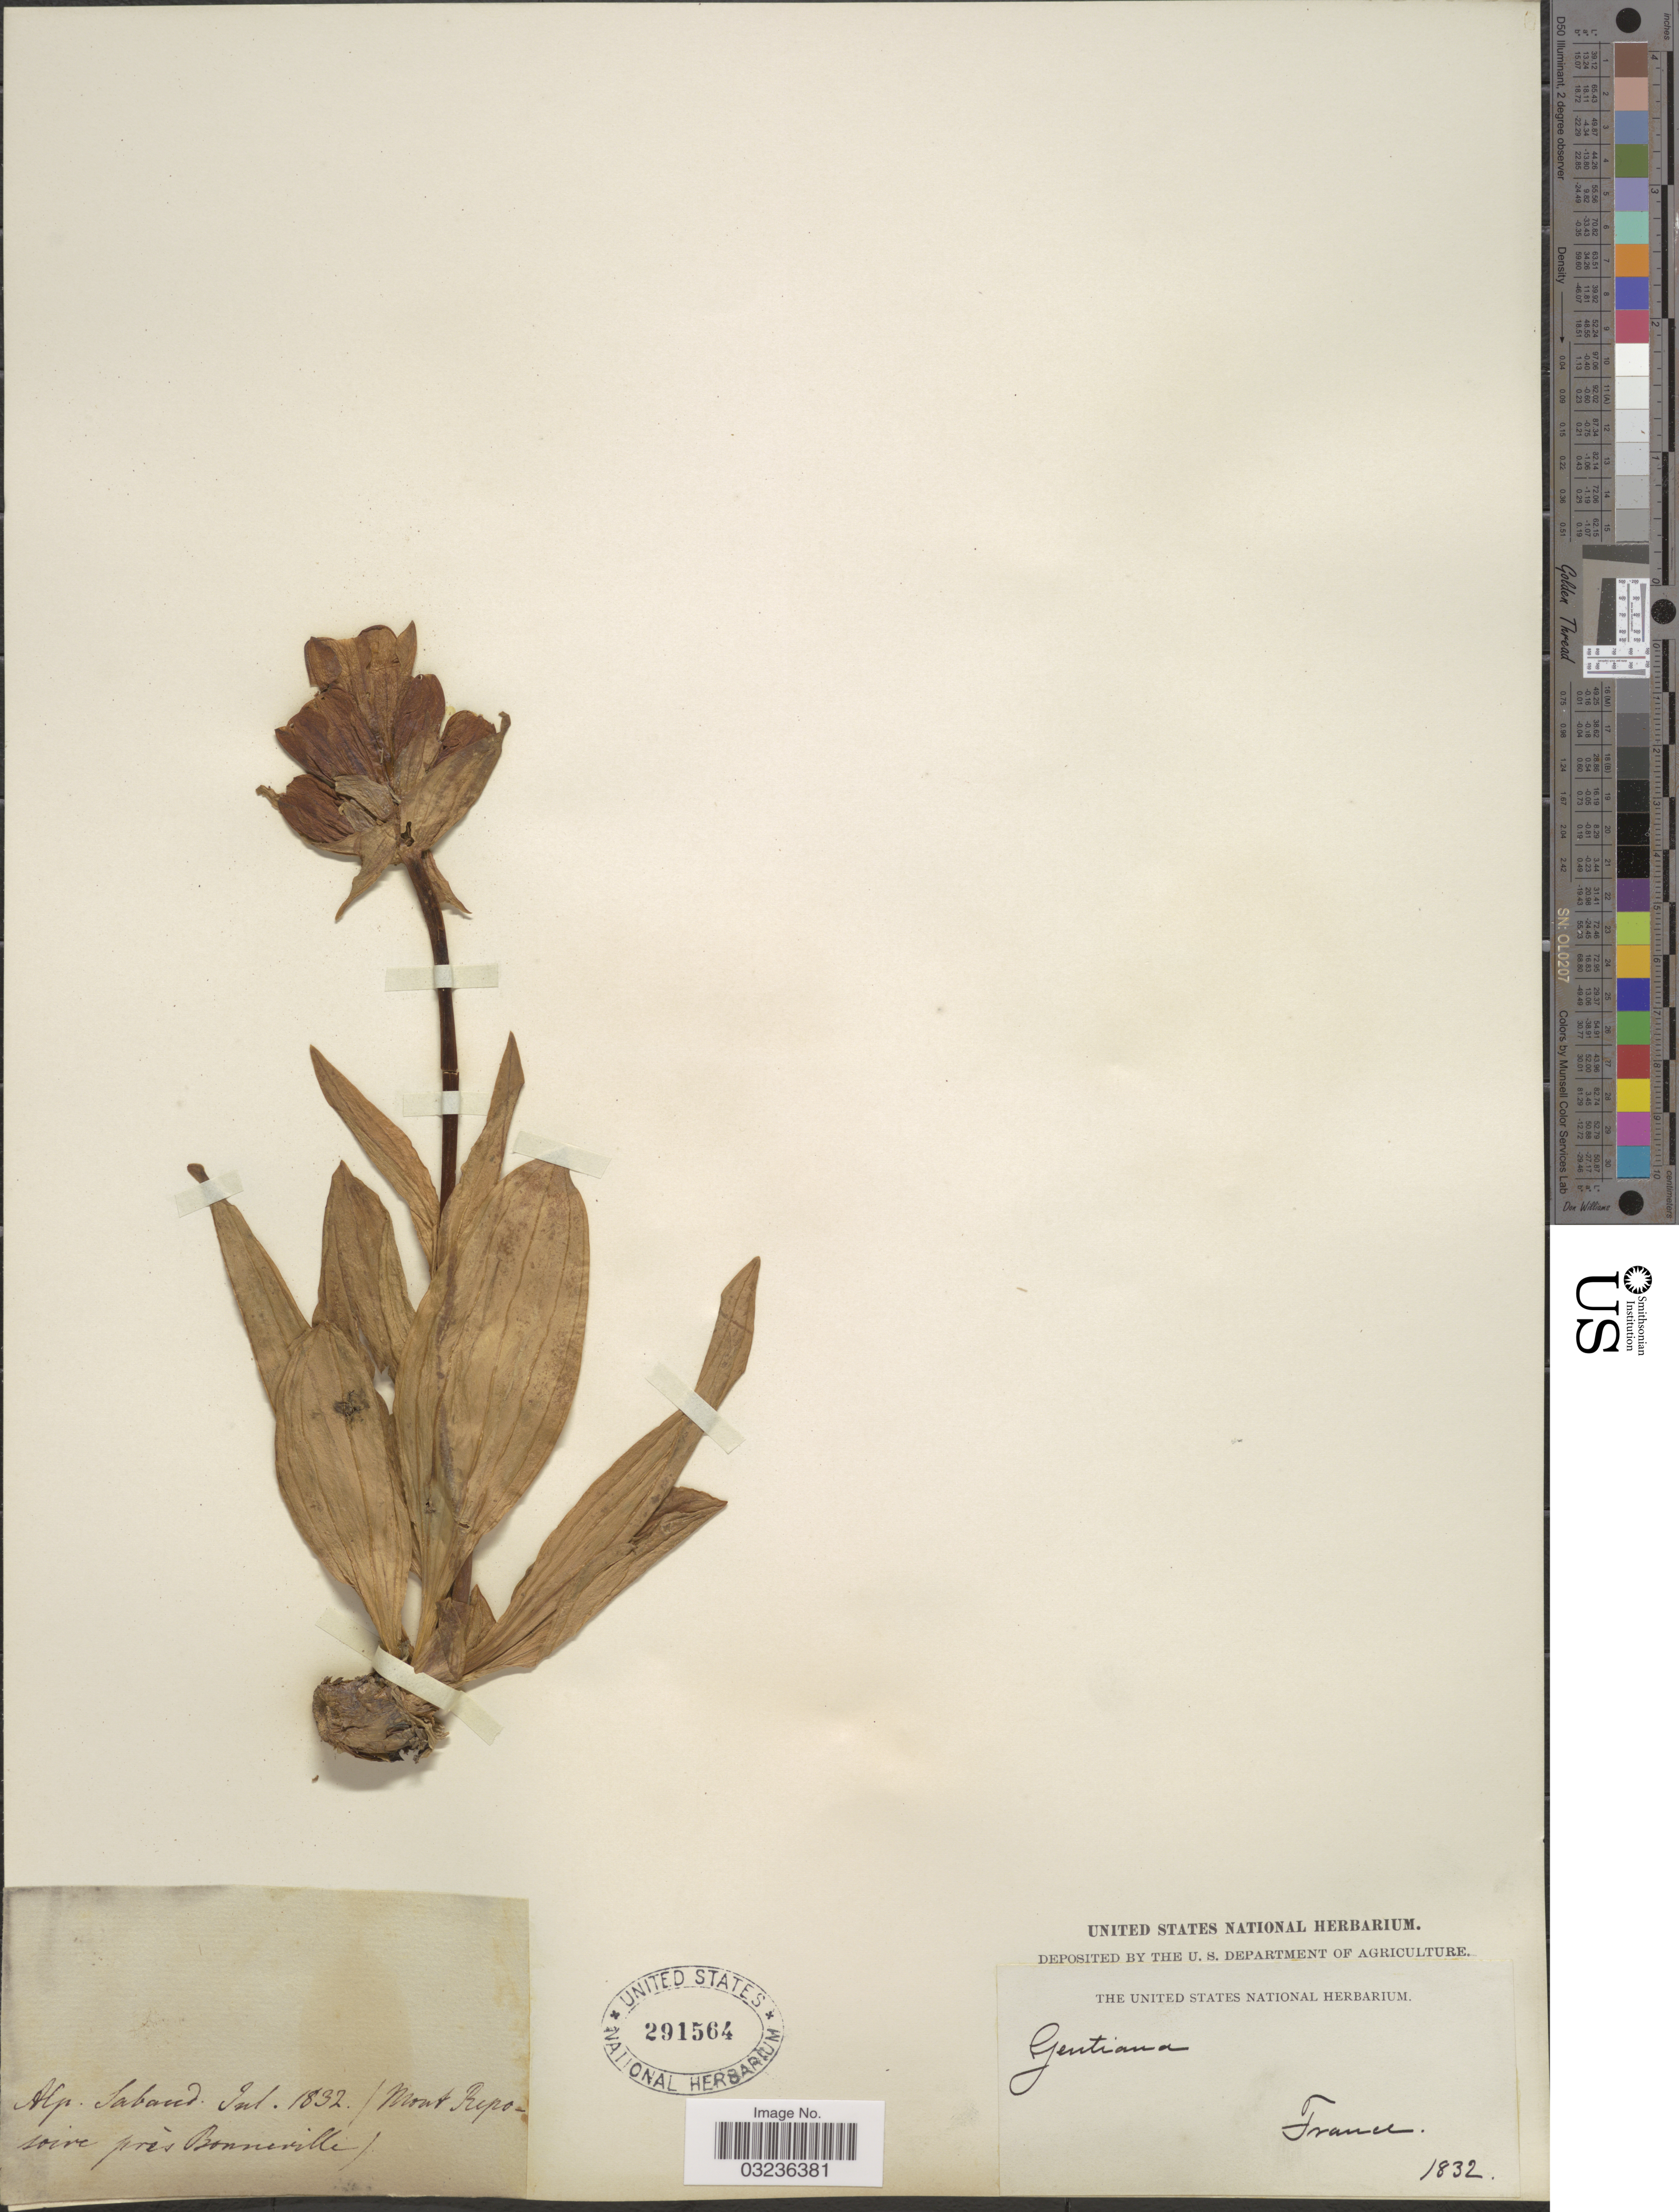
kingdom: Plantae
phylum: Tracheophyta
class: Magnoliopsida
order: Gentianales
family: Gentianaceae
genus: Gentiana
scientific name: Gentiana sp.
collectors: ex herb. United States National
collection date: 1832-07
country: France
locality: Alp. Sabaud. (Mont Rupo - soire près Bonneville).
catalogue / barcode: US 291564